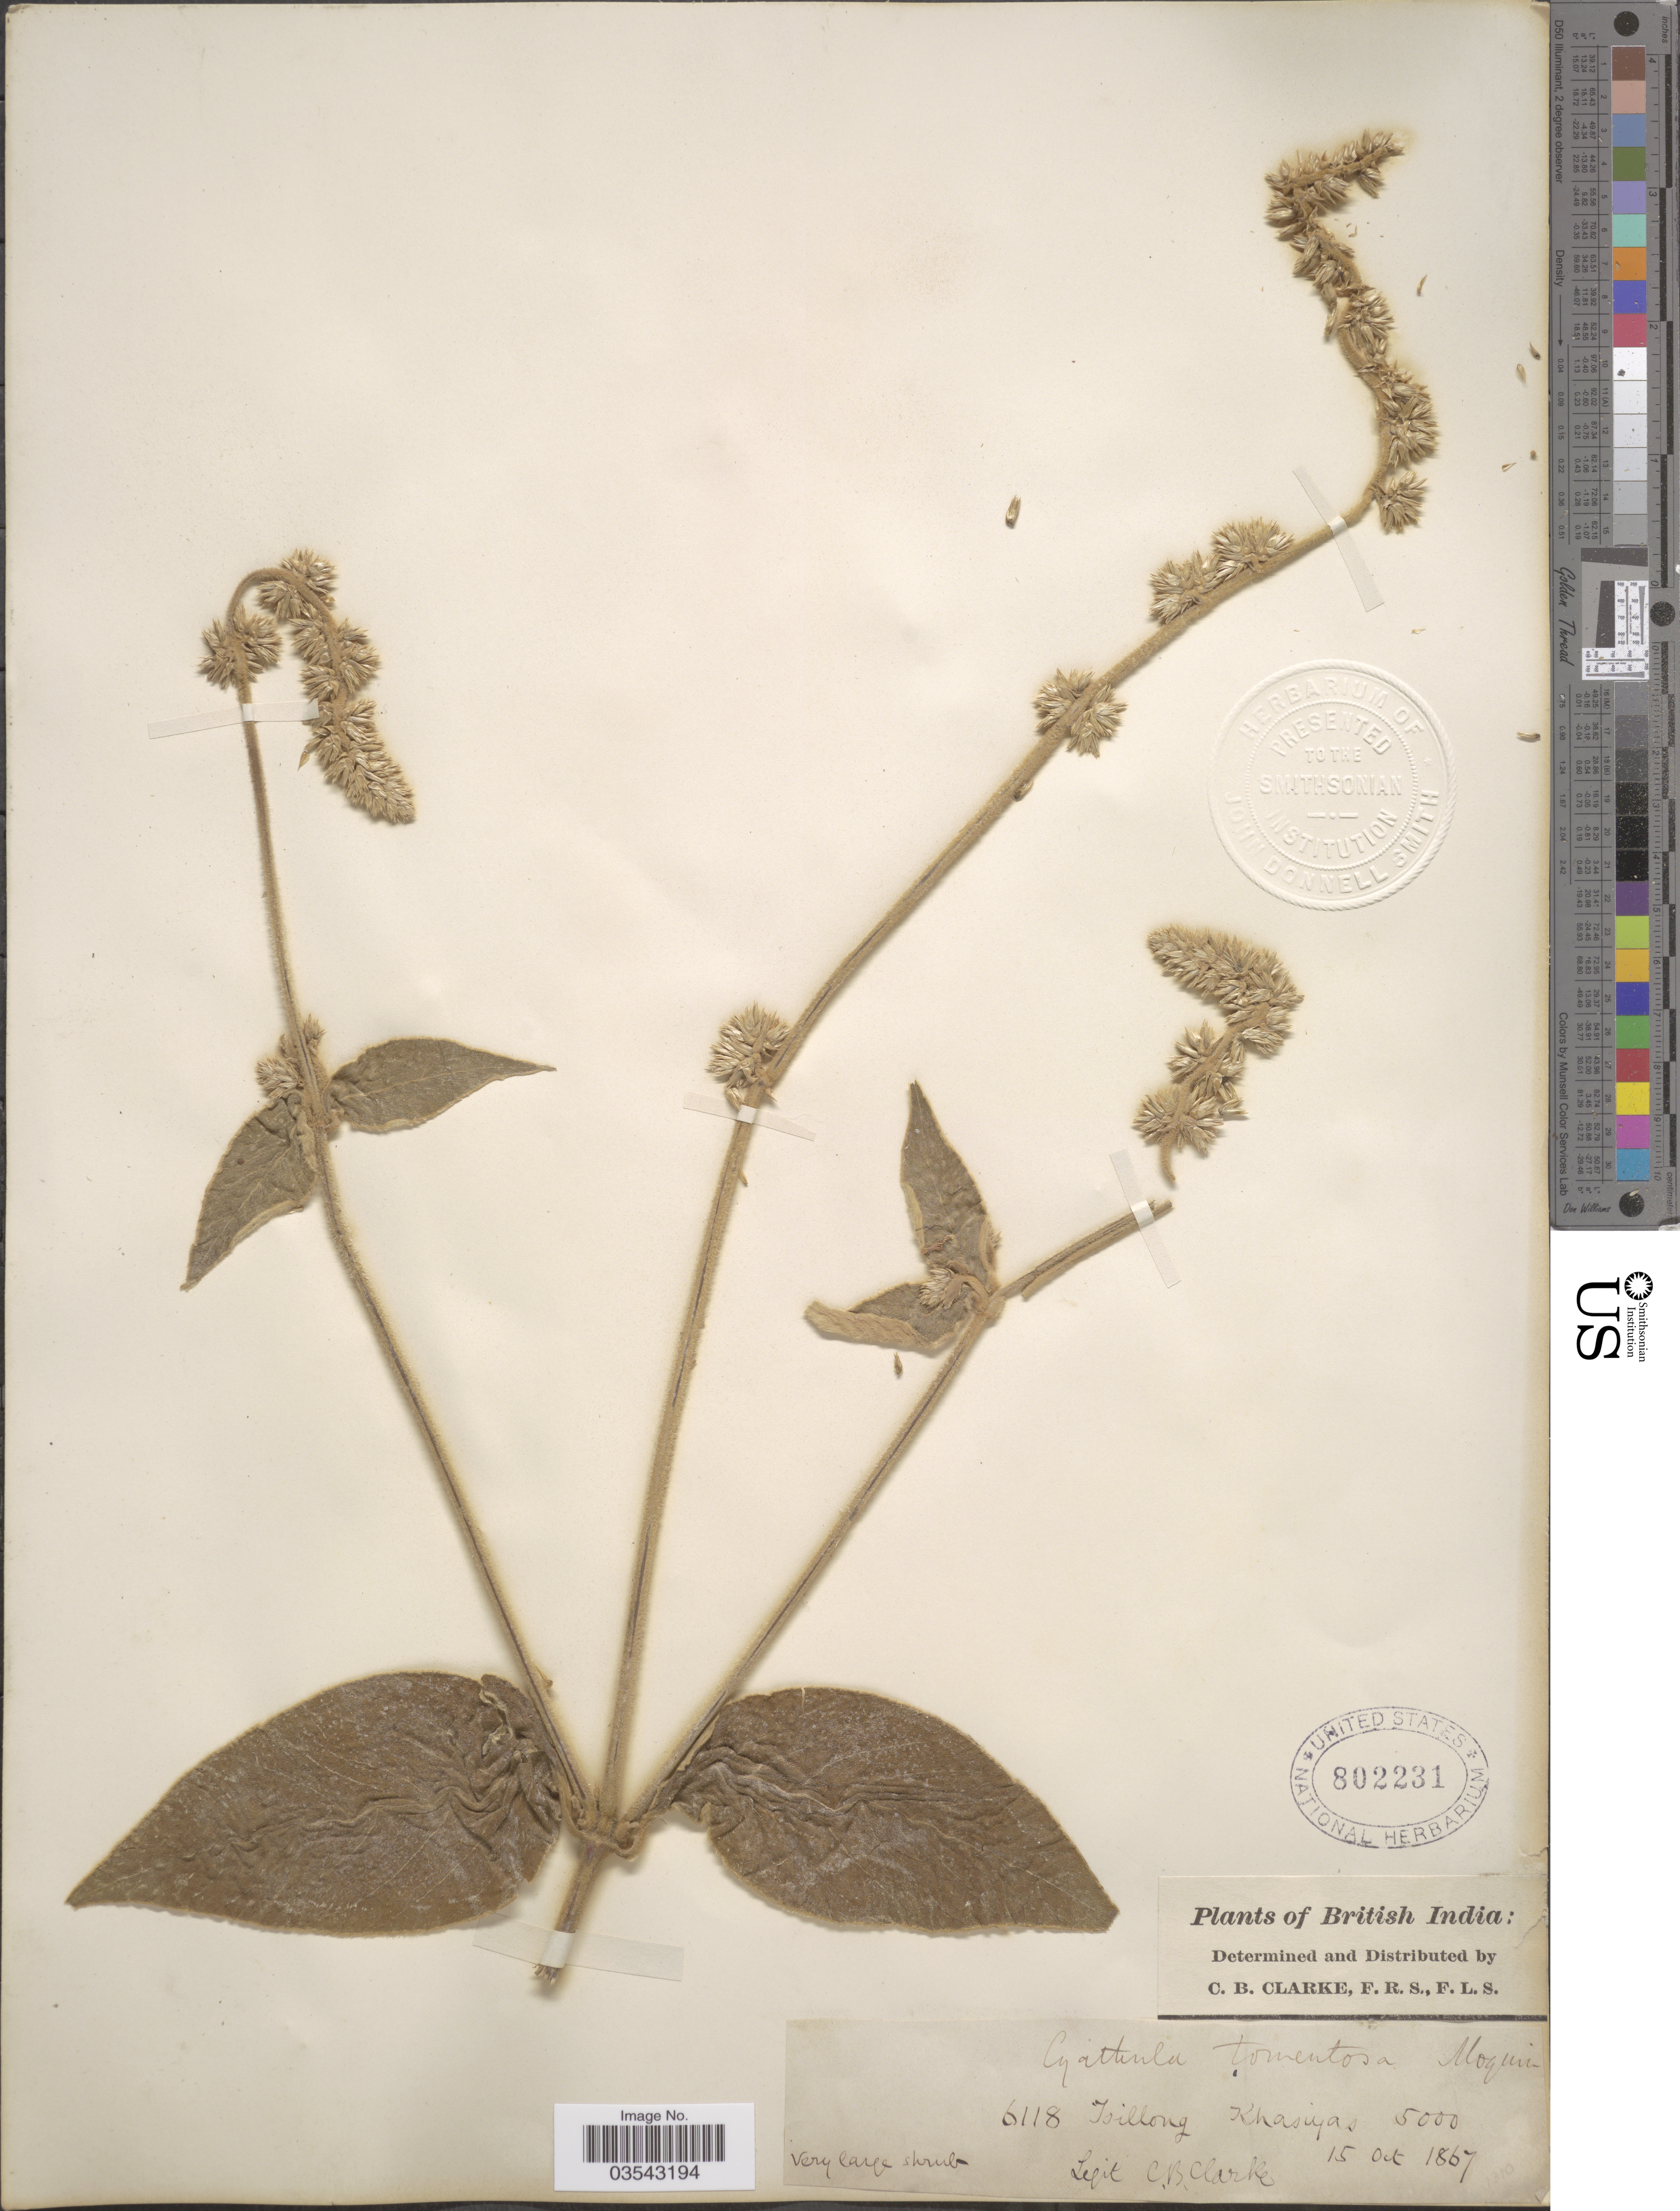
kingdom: Plantae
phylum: Tracheophyta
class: Magnoliopsida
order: Caryophyllales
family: Amaranthaceae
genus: Cyathula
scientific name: Cyathula tomentosa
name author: (Roth) Moq.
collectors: C. B. Clarke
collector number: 6118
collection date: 1867-10-15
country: India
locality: British India. Tsillong, Khasiyas.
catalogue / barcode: US 802231